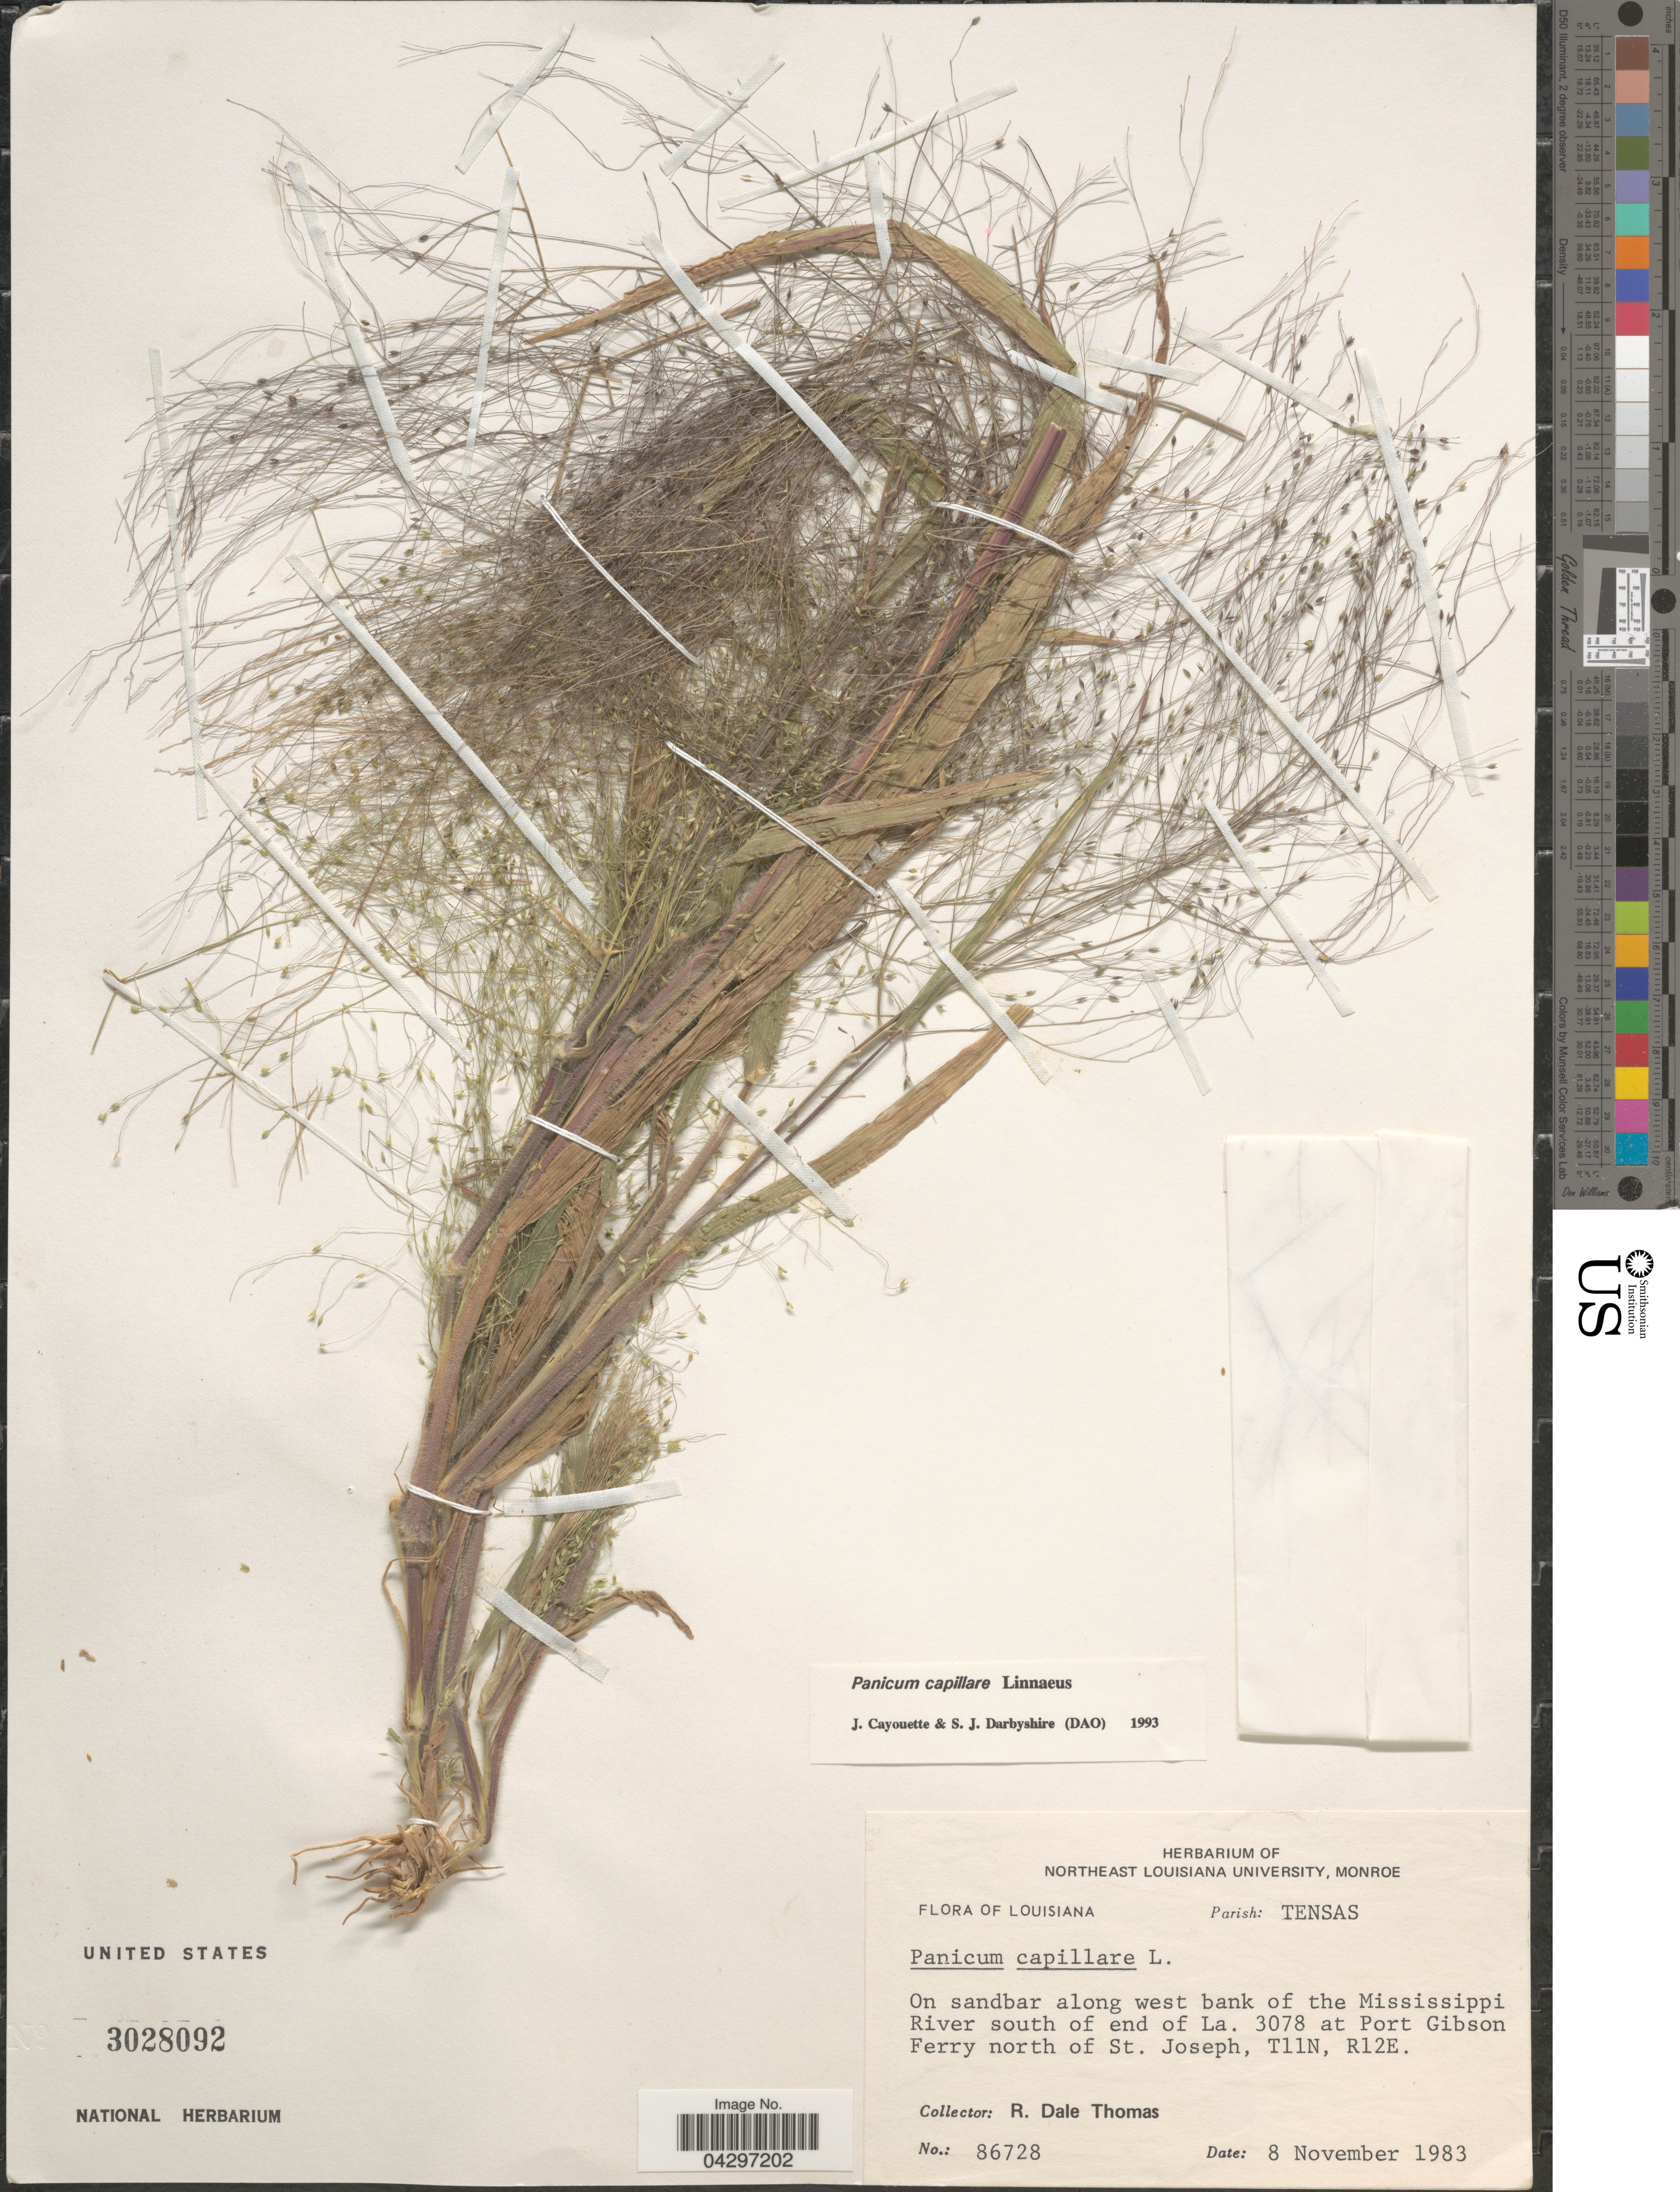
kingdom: Plantae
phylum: Tracheophyta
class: Liliopsida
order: Poales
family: Poaceae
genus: Panicum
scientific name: Panicum capillare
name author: L.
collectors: R. Thomas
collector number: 86728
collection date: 1983-11-08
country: United States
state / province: Louisiana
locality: Parish: Tensas. on sandbar along west bank of the Mississippi River south of end of La. 3078 at Port Gibson Ferry north of St. Joseph, T11N, R12E.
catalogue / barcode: US 3028092